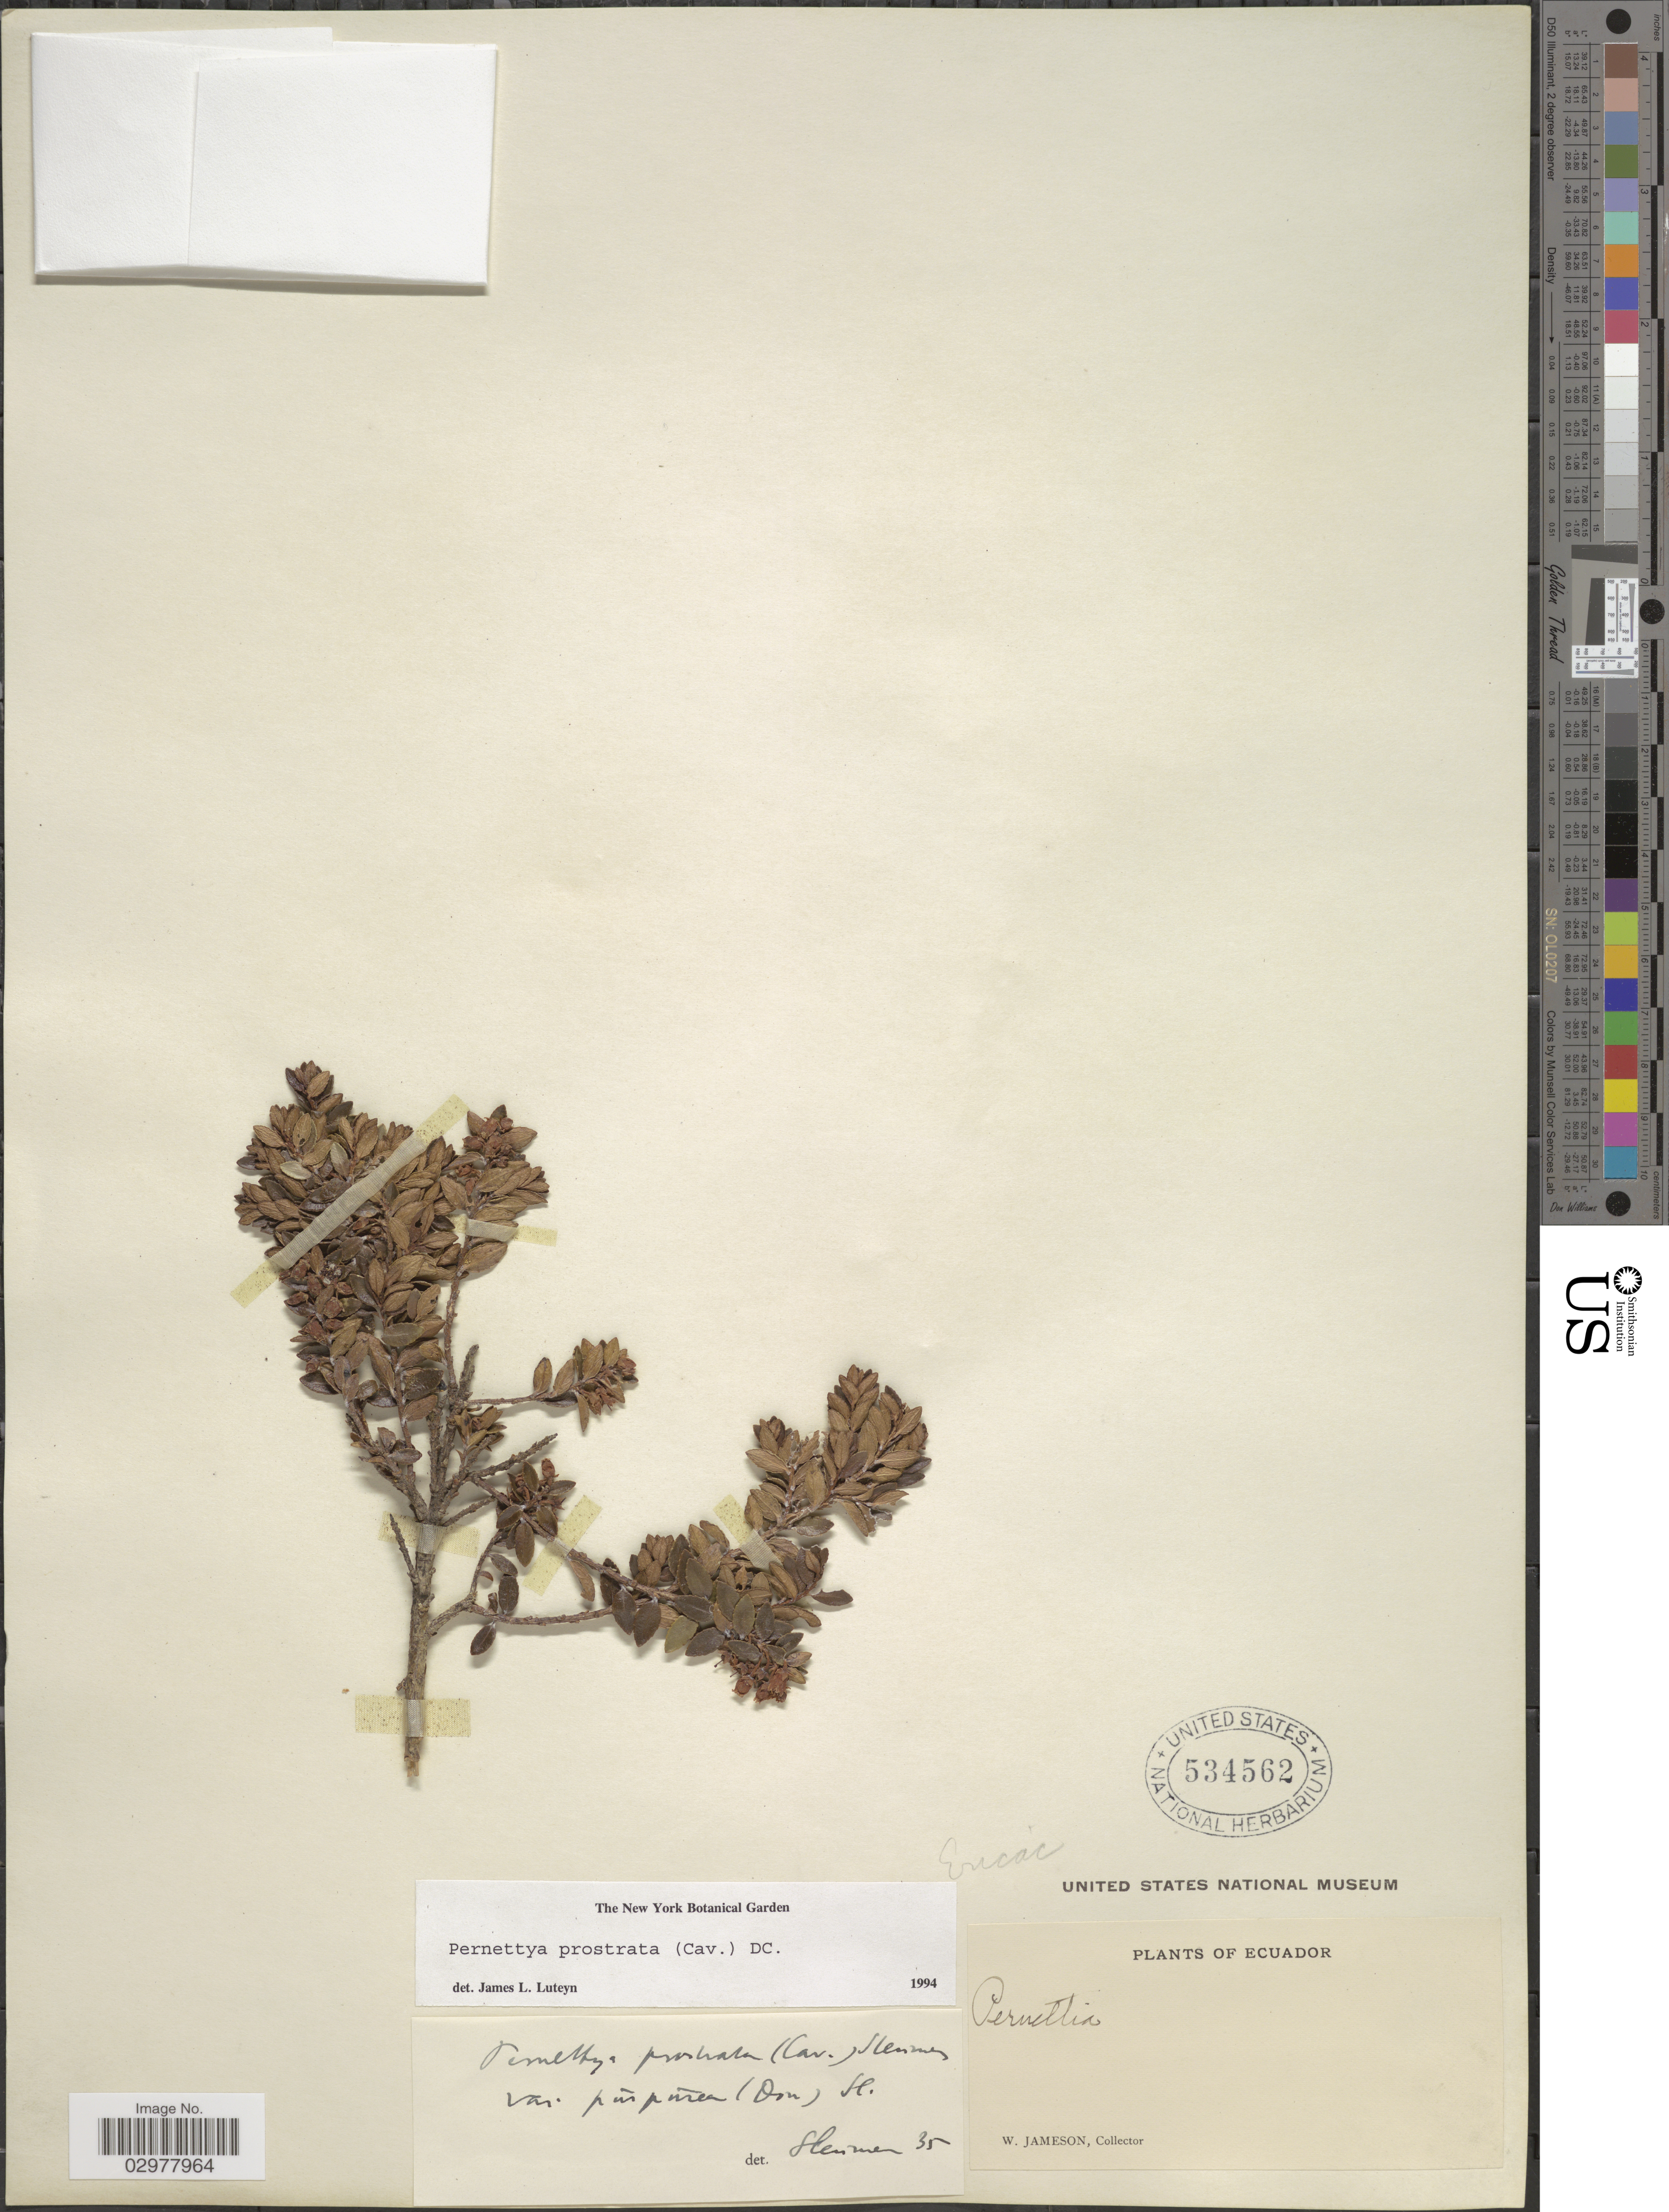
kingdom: Plantae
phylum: Tracheophyta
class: Magnoliopsida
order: Ericales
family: Ericaceae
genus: Pernettya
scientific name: Pernettya prostrata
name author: (Cav.) DC.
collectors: W. Jameson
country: Ecuador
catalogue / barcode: US 534562